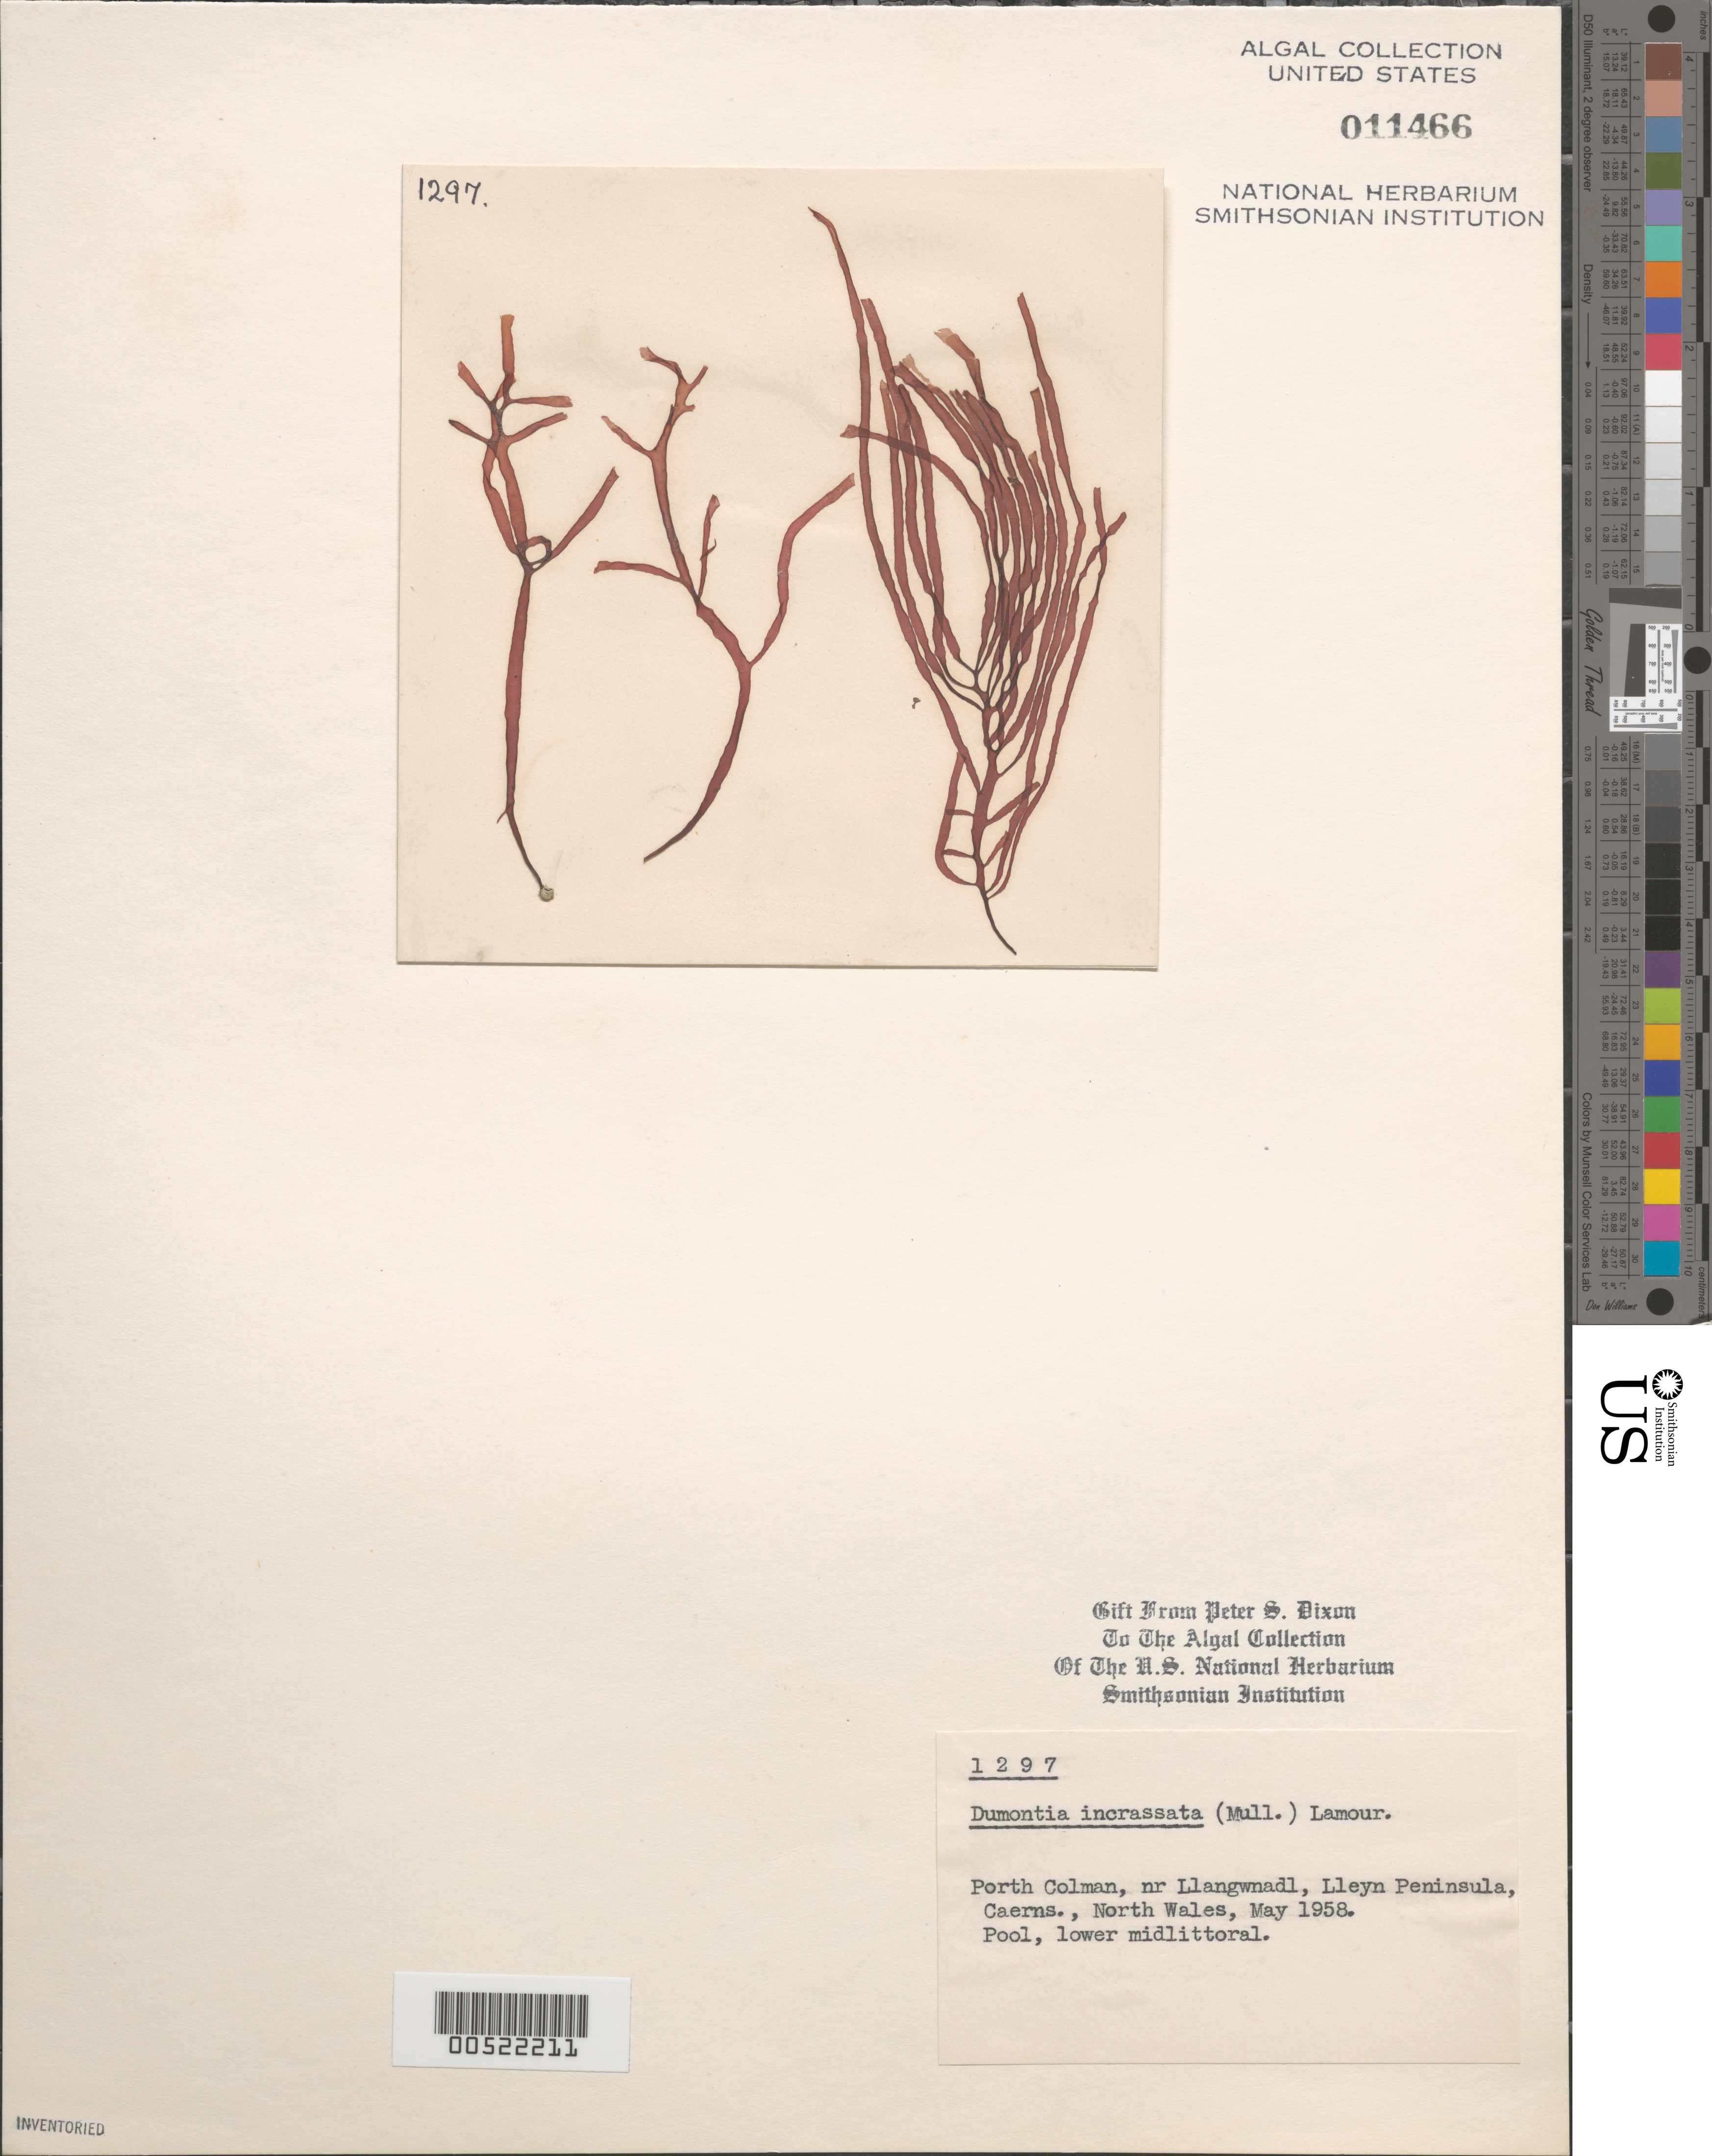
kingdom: Plantae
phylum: Rhodophyta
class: Florideophyceae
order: Gigartinales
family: Dumontiaceae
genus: Dumontia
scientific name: Dumontia contorta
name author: (S.G. Gmel.) Rupr.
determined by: Algae name updating Project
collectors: P. S. Dixon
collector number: PSD 1297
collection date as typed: May 1958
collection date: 1958-05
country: United Kingdom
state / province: Wales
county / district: Gwynedd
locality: Porth Colman, near Llangwnadl, Lleyn Peninsula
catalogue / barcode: US 11466